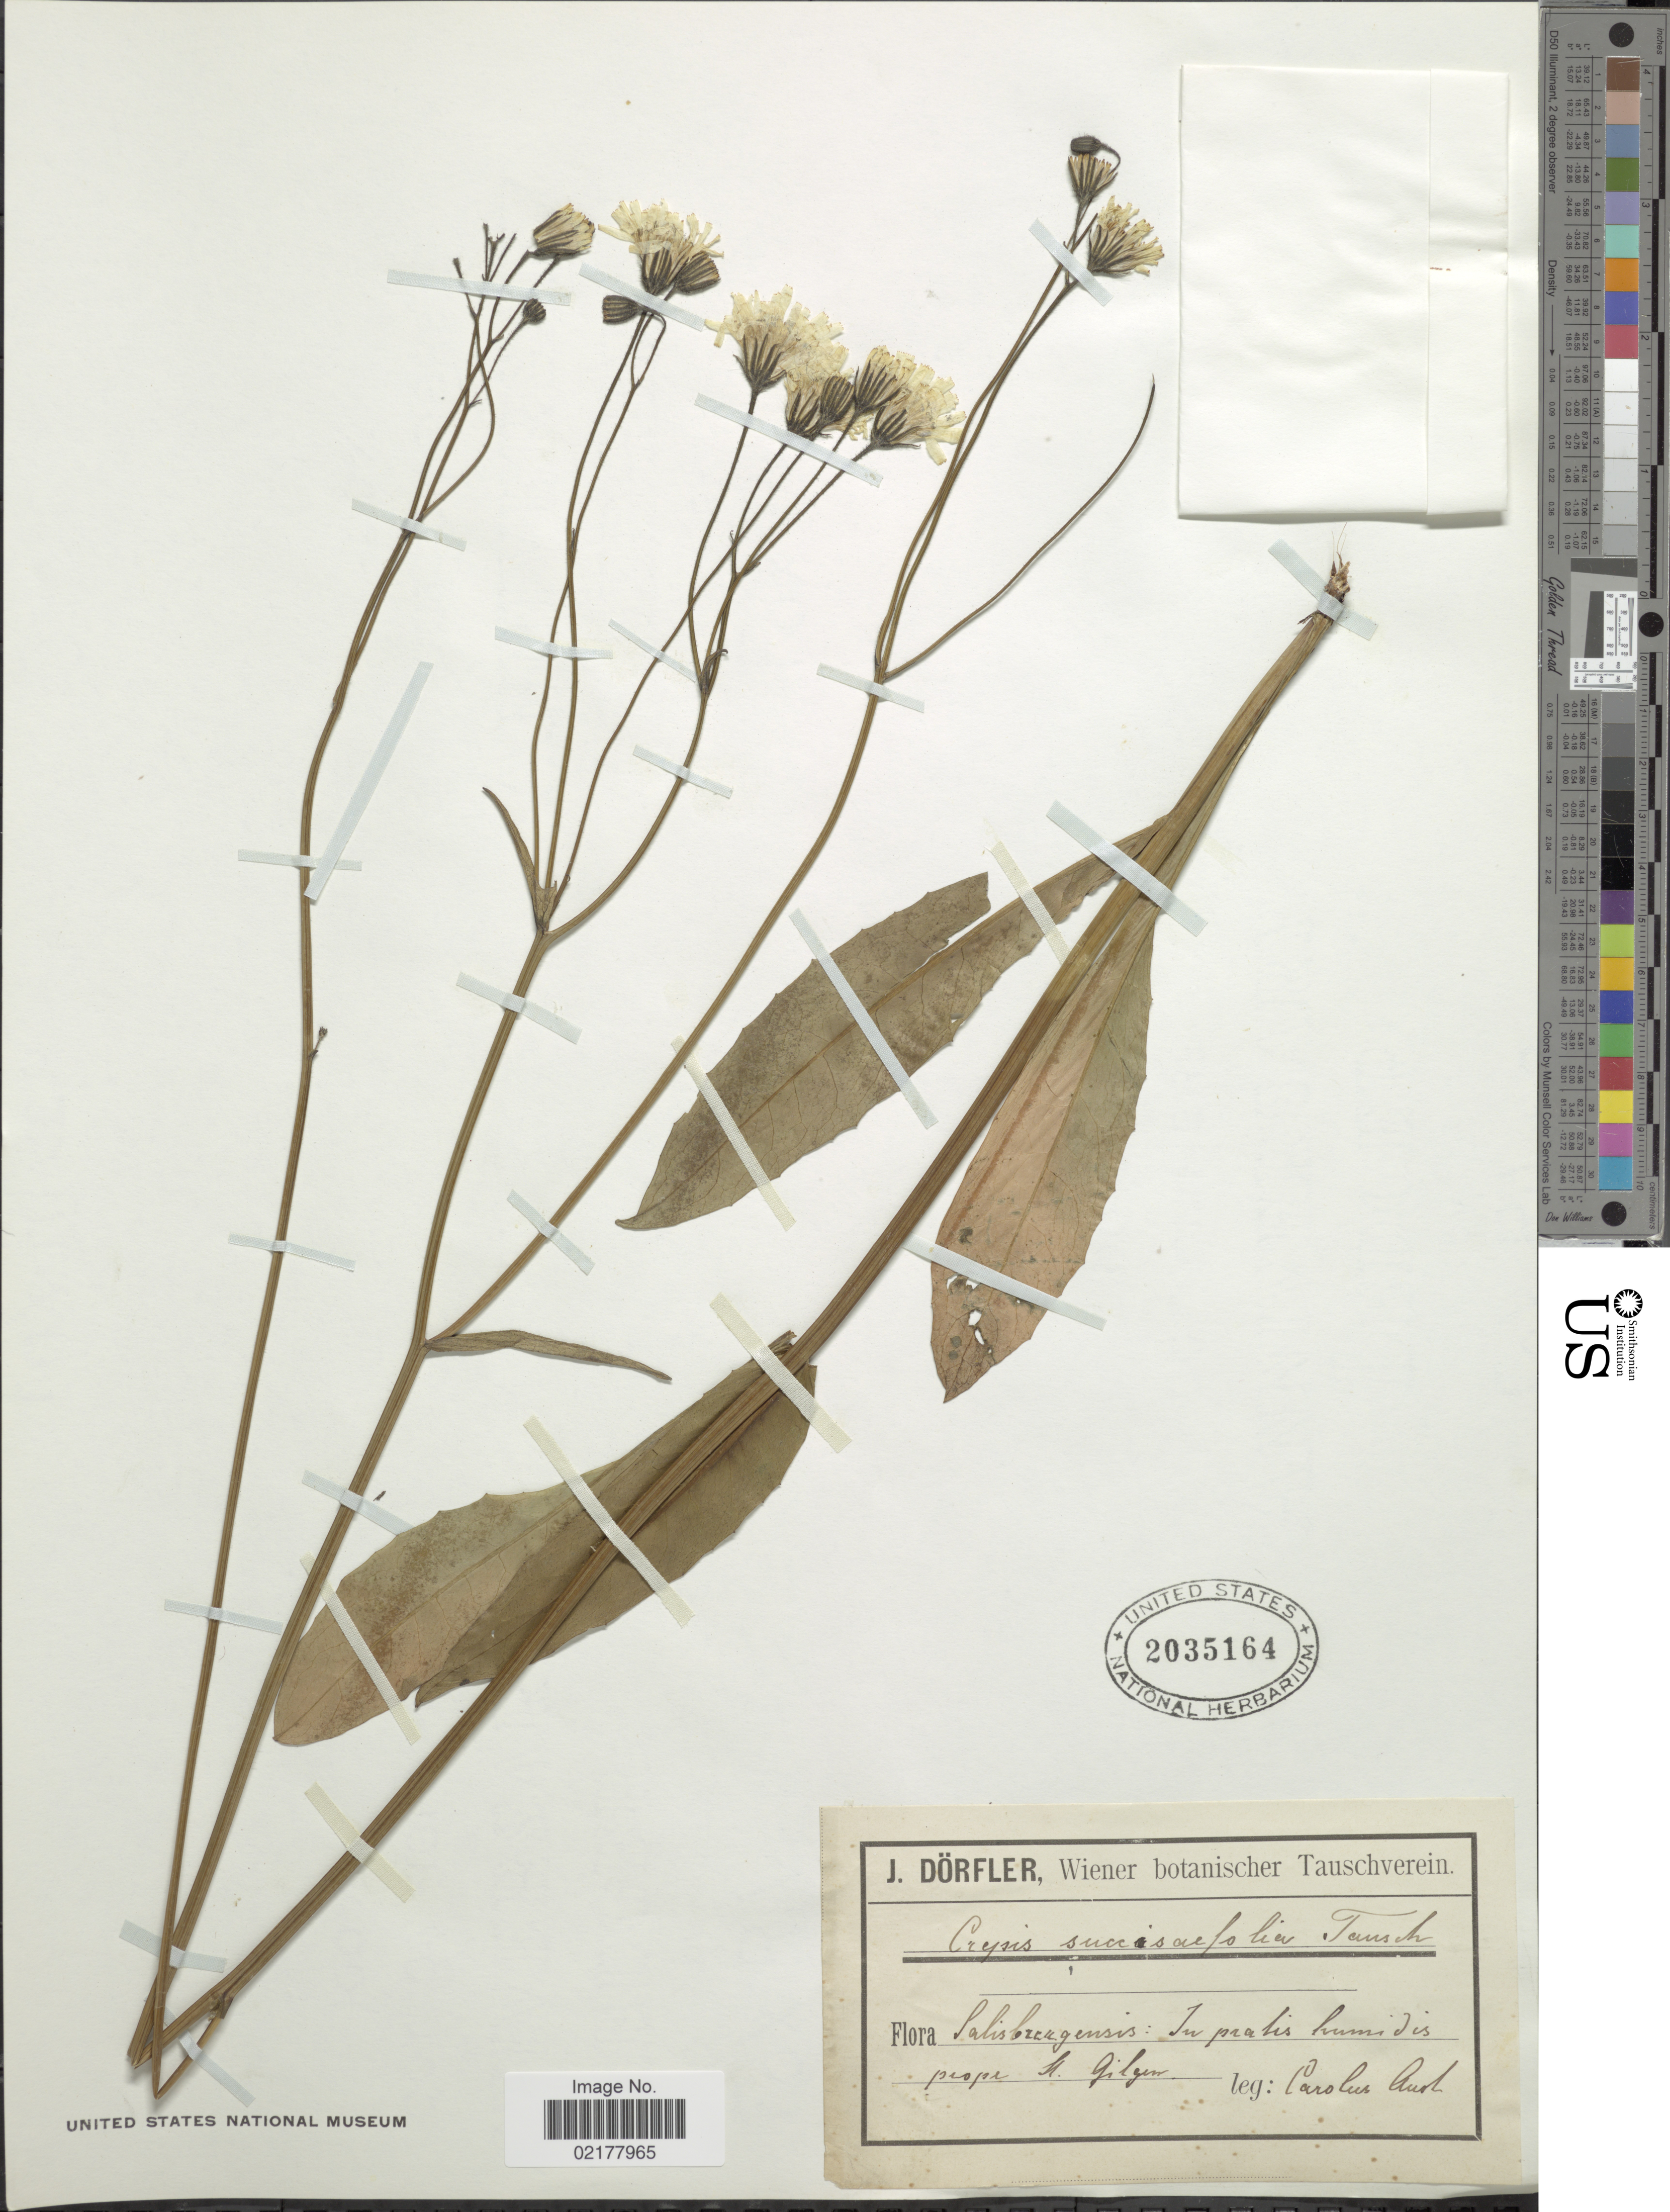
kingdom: Plantae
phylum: Tracheophyta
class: Magnoliopsida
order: Asterales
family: Asteraceae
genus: Crepis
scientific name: Crepis mollis subsp. succisifolia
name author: (All.) Dostál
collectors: C. Aust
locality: Salisbreugensis: prope H. Gilgen [interpreted]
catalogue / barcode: US 2035164